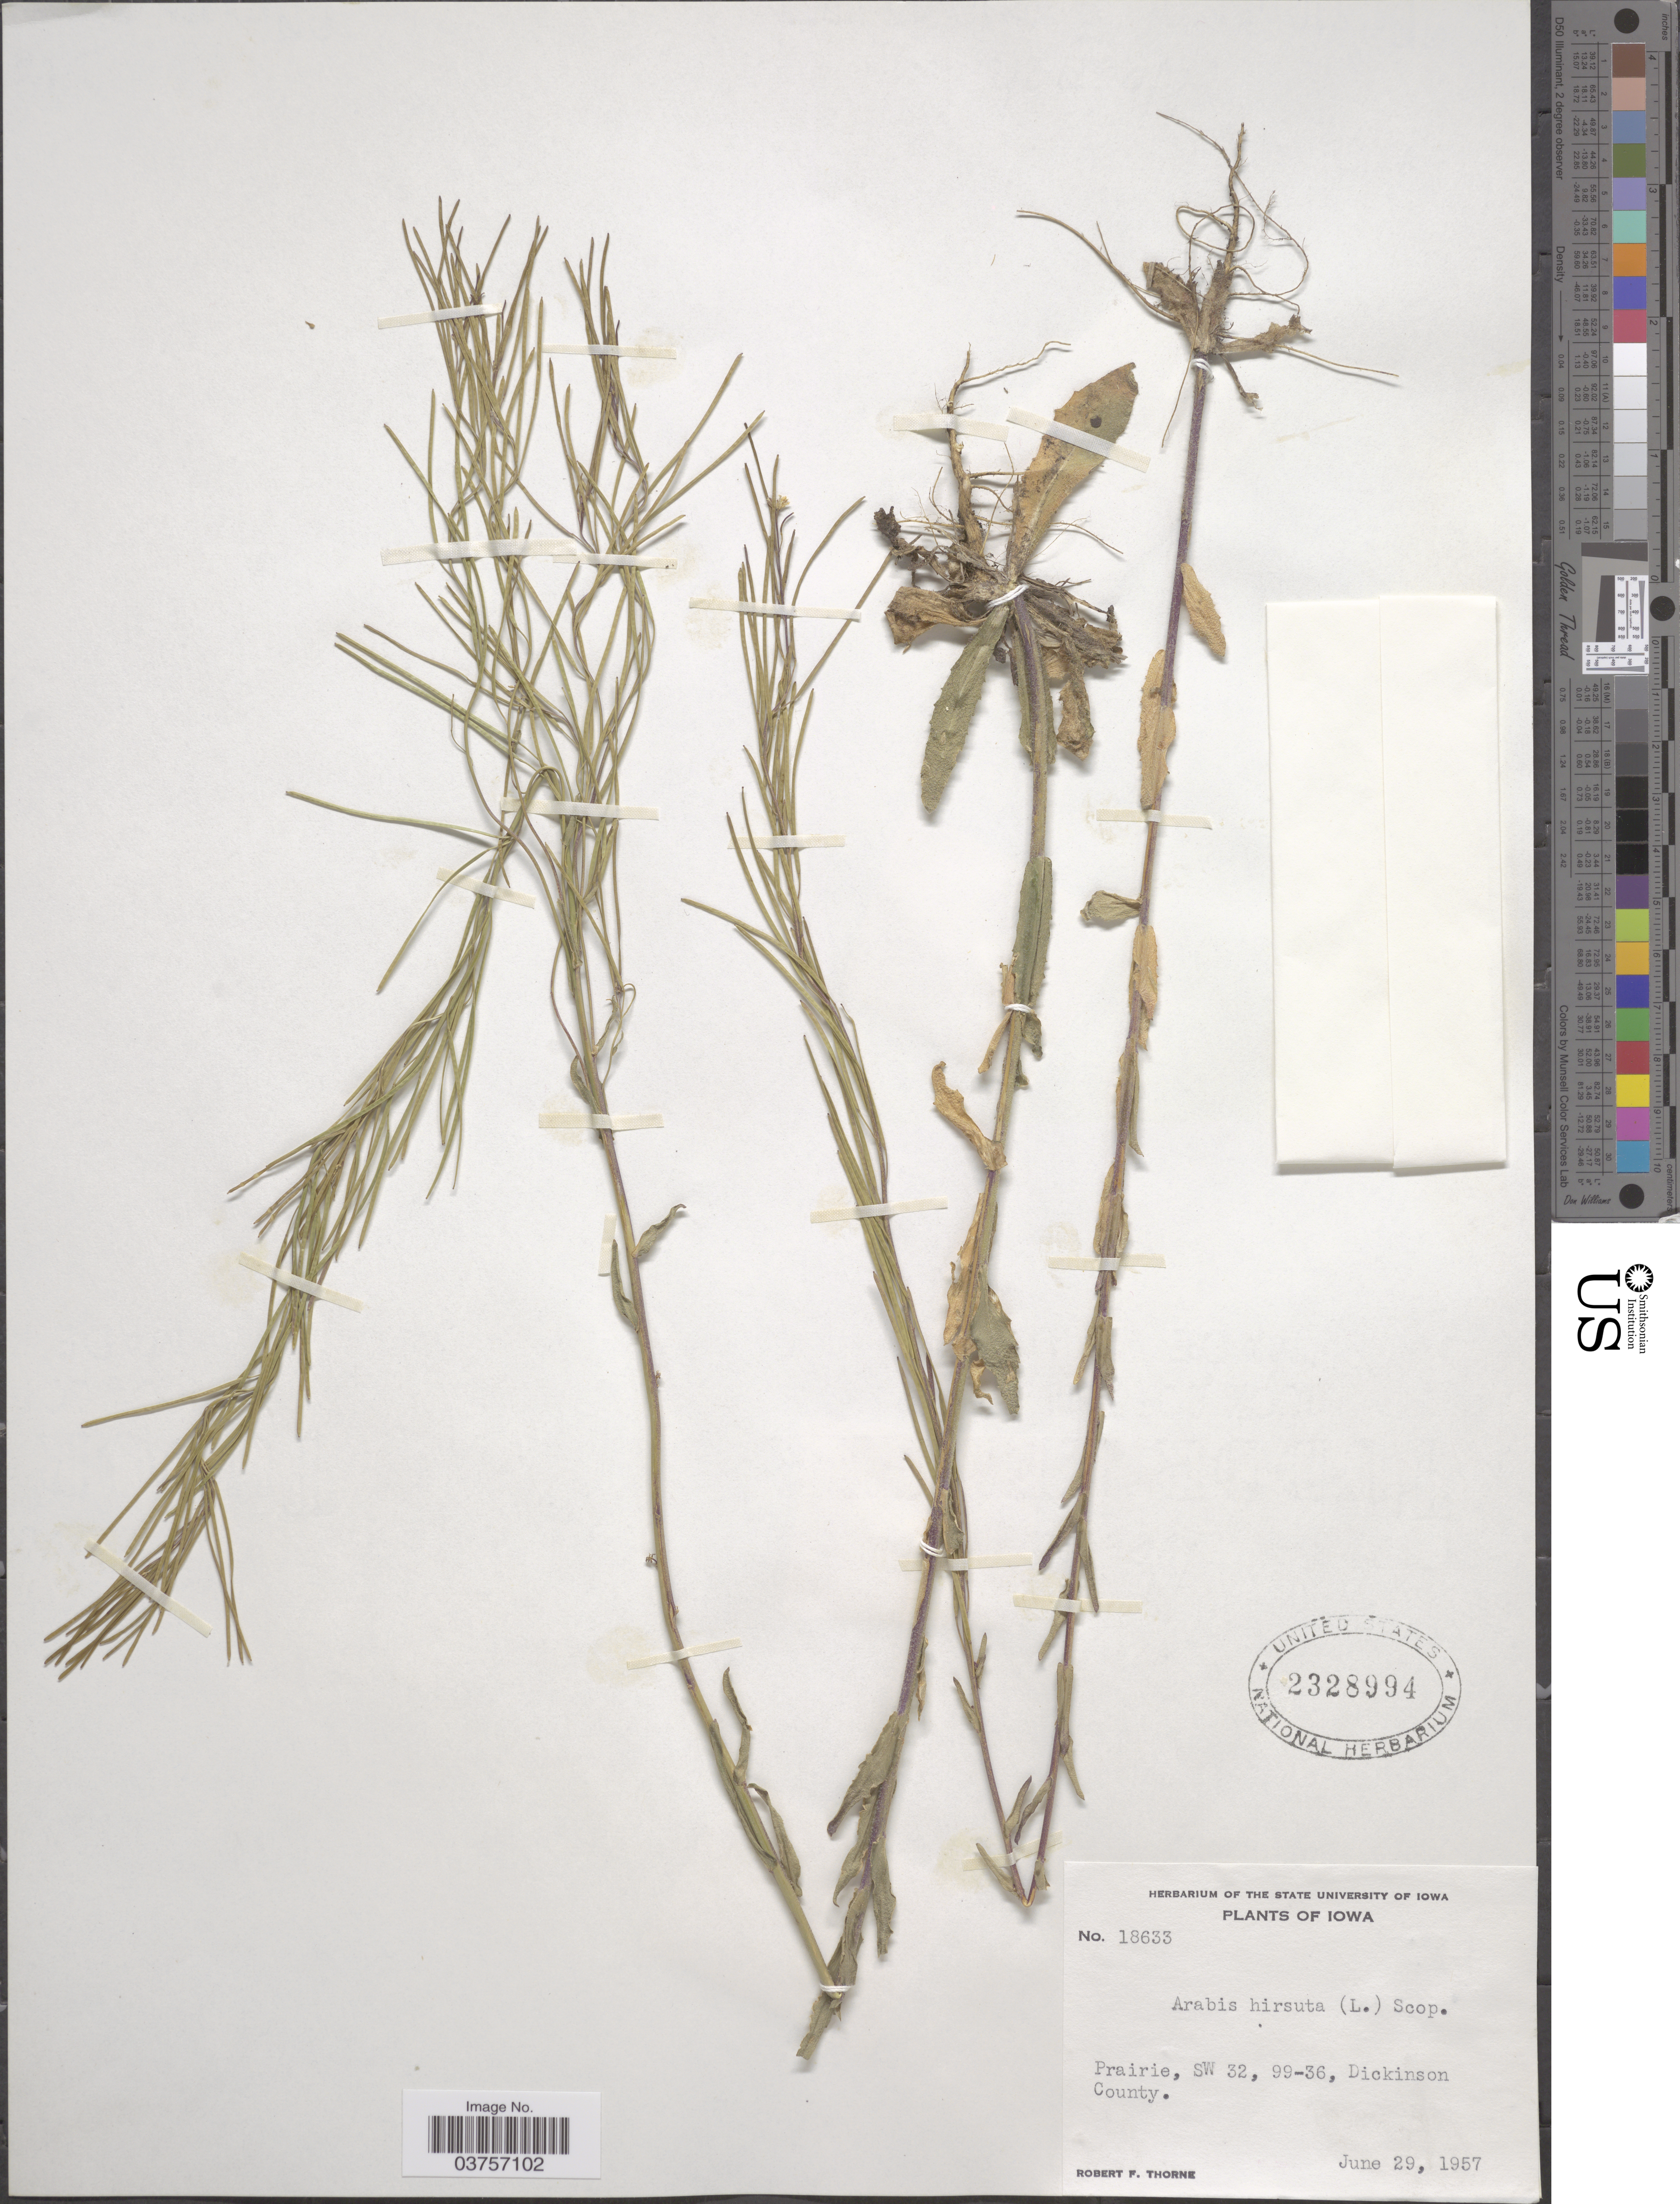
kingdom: Plantae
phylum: Tracheophyta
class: Magnoliopsida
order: Brassicales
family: Brassicaceae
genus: Arabis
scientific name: Arabis hirsuta var. eschscholtziana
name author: (Andrz. ex Ledeb.) Rollins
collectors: R. F. Thorne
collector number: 18633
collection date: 1957-06-29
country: United States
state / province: Iowa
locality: Prairie, SW 32, 99-36, Dickinson County.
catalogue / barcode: US 2328994